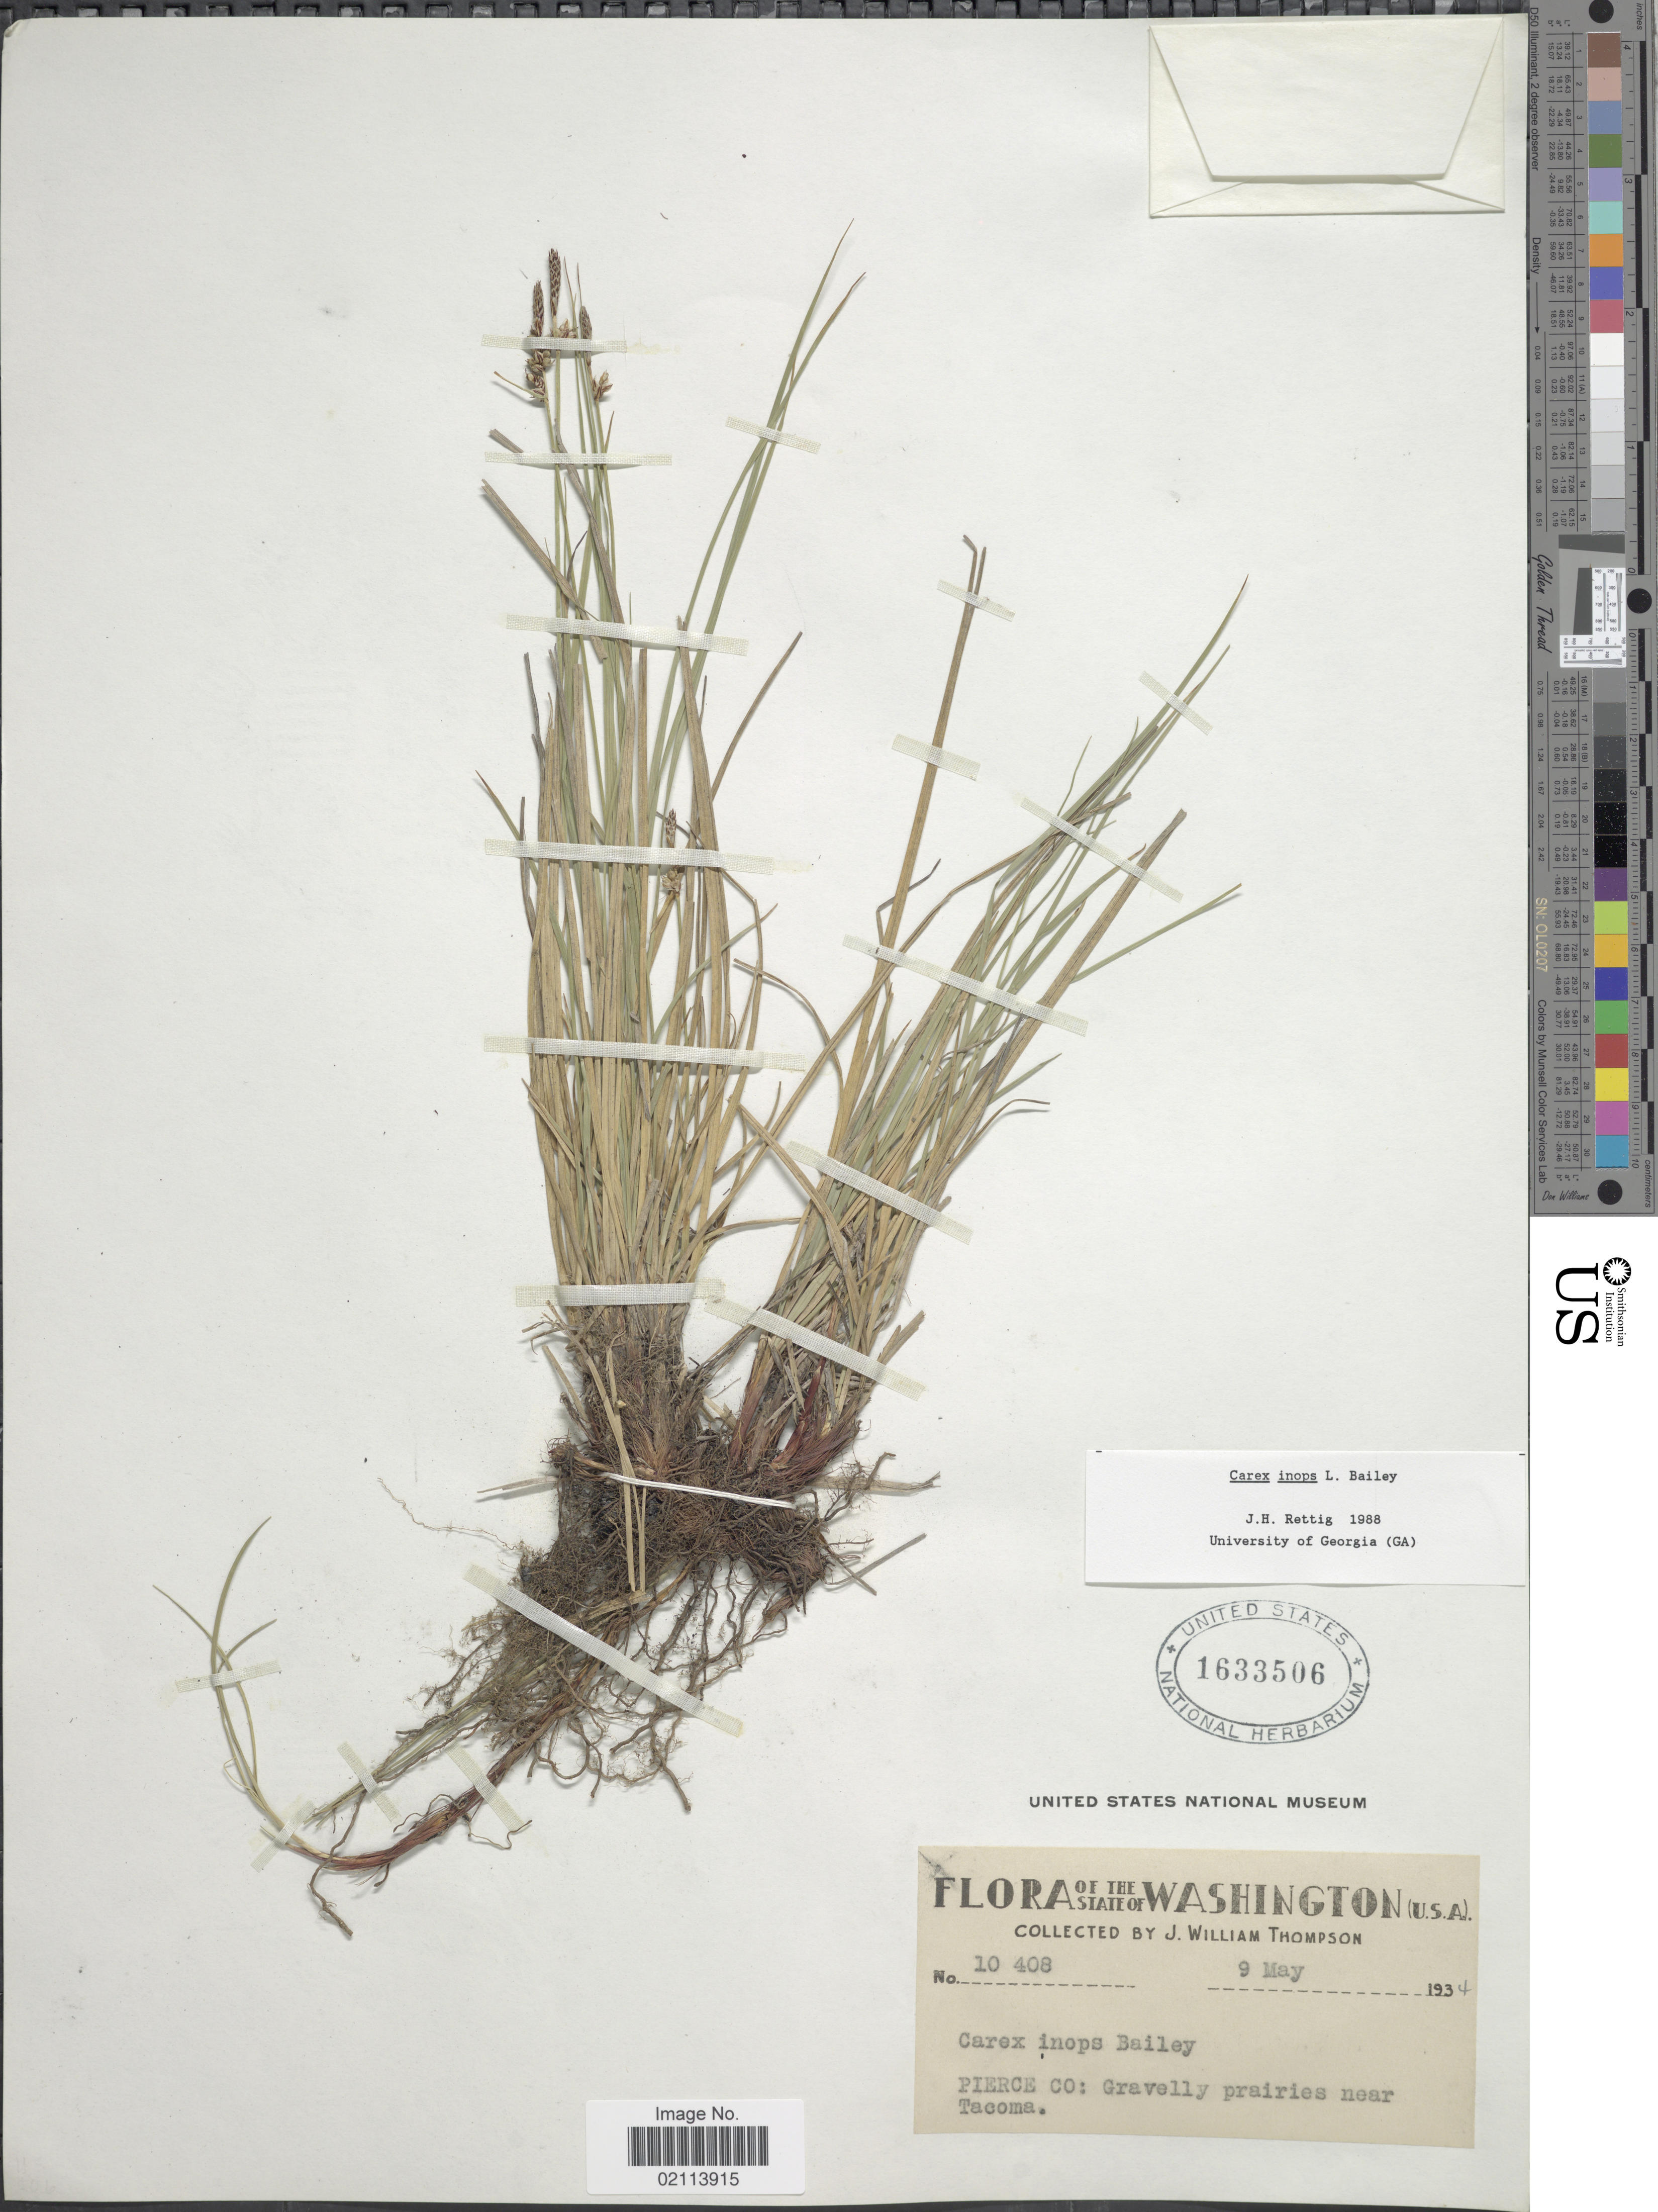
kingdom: Plantae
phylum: Tracheophyta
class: Liliopsida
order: Poales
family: Cyperaceae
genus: Carex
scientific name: Carex inops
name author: L.H. Bailey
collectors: J. W. Thompson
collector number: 10408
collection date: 1934-05-09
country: United States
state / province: Washington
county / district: Pierce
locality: Pierce Co: Gravelly prairies near Tacoma.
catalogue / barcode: US 1633506